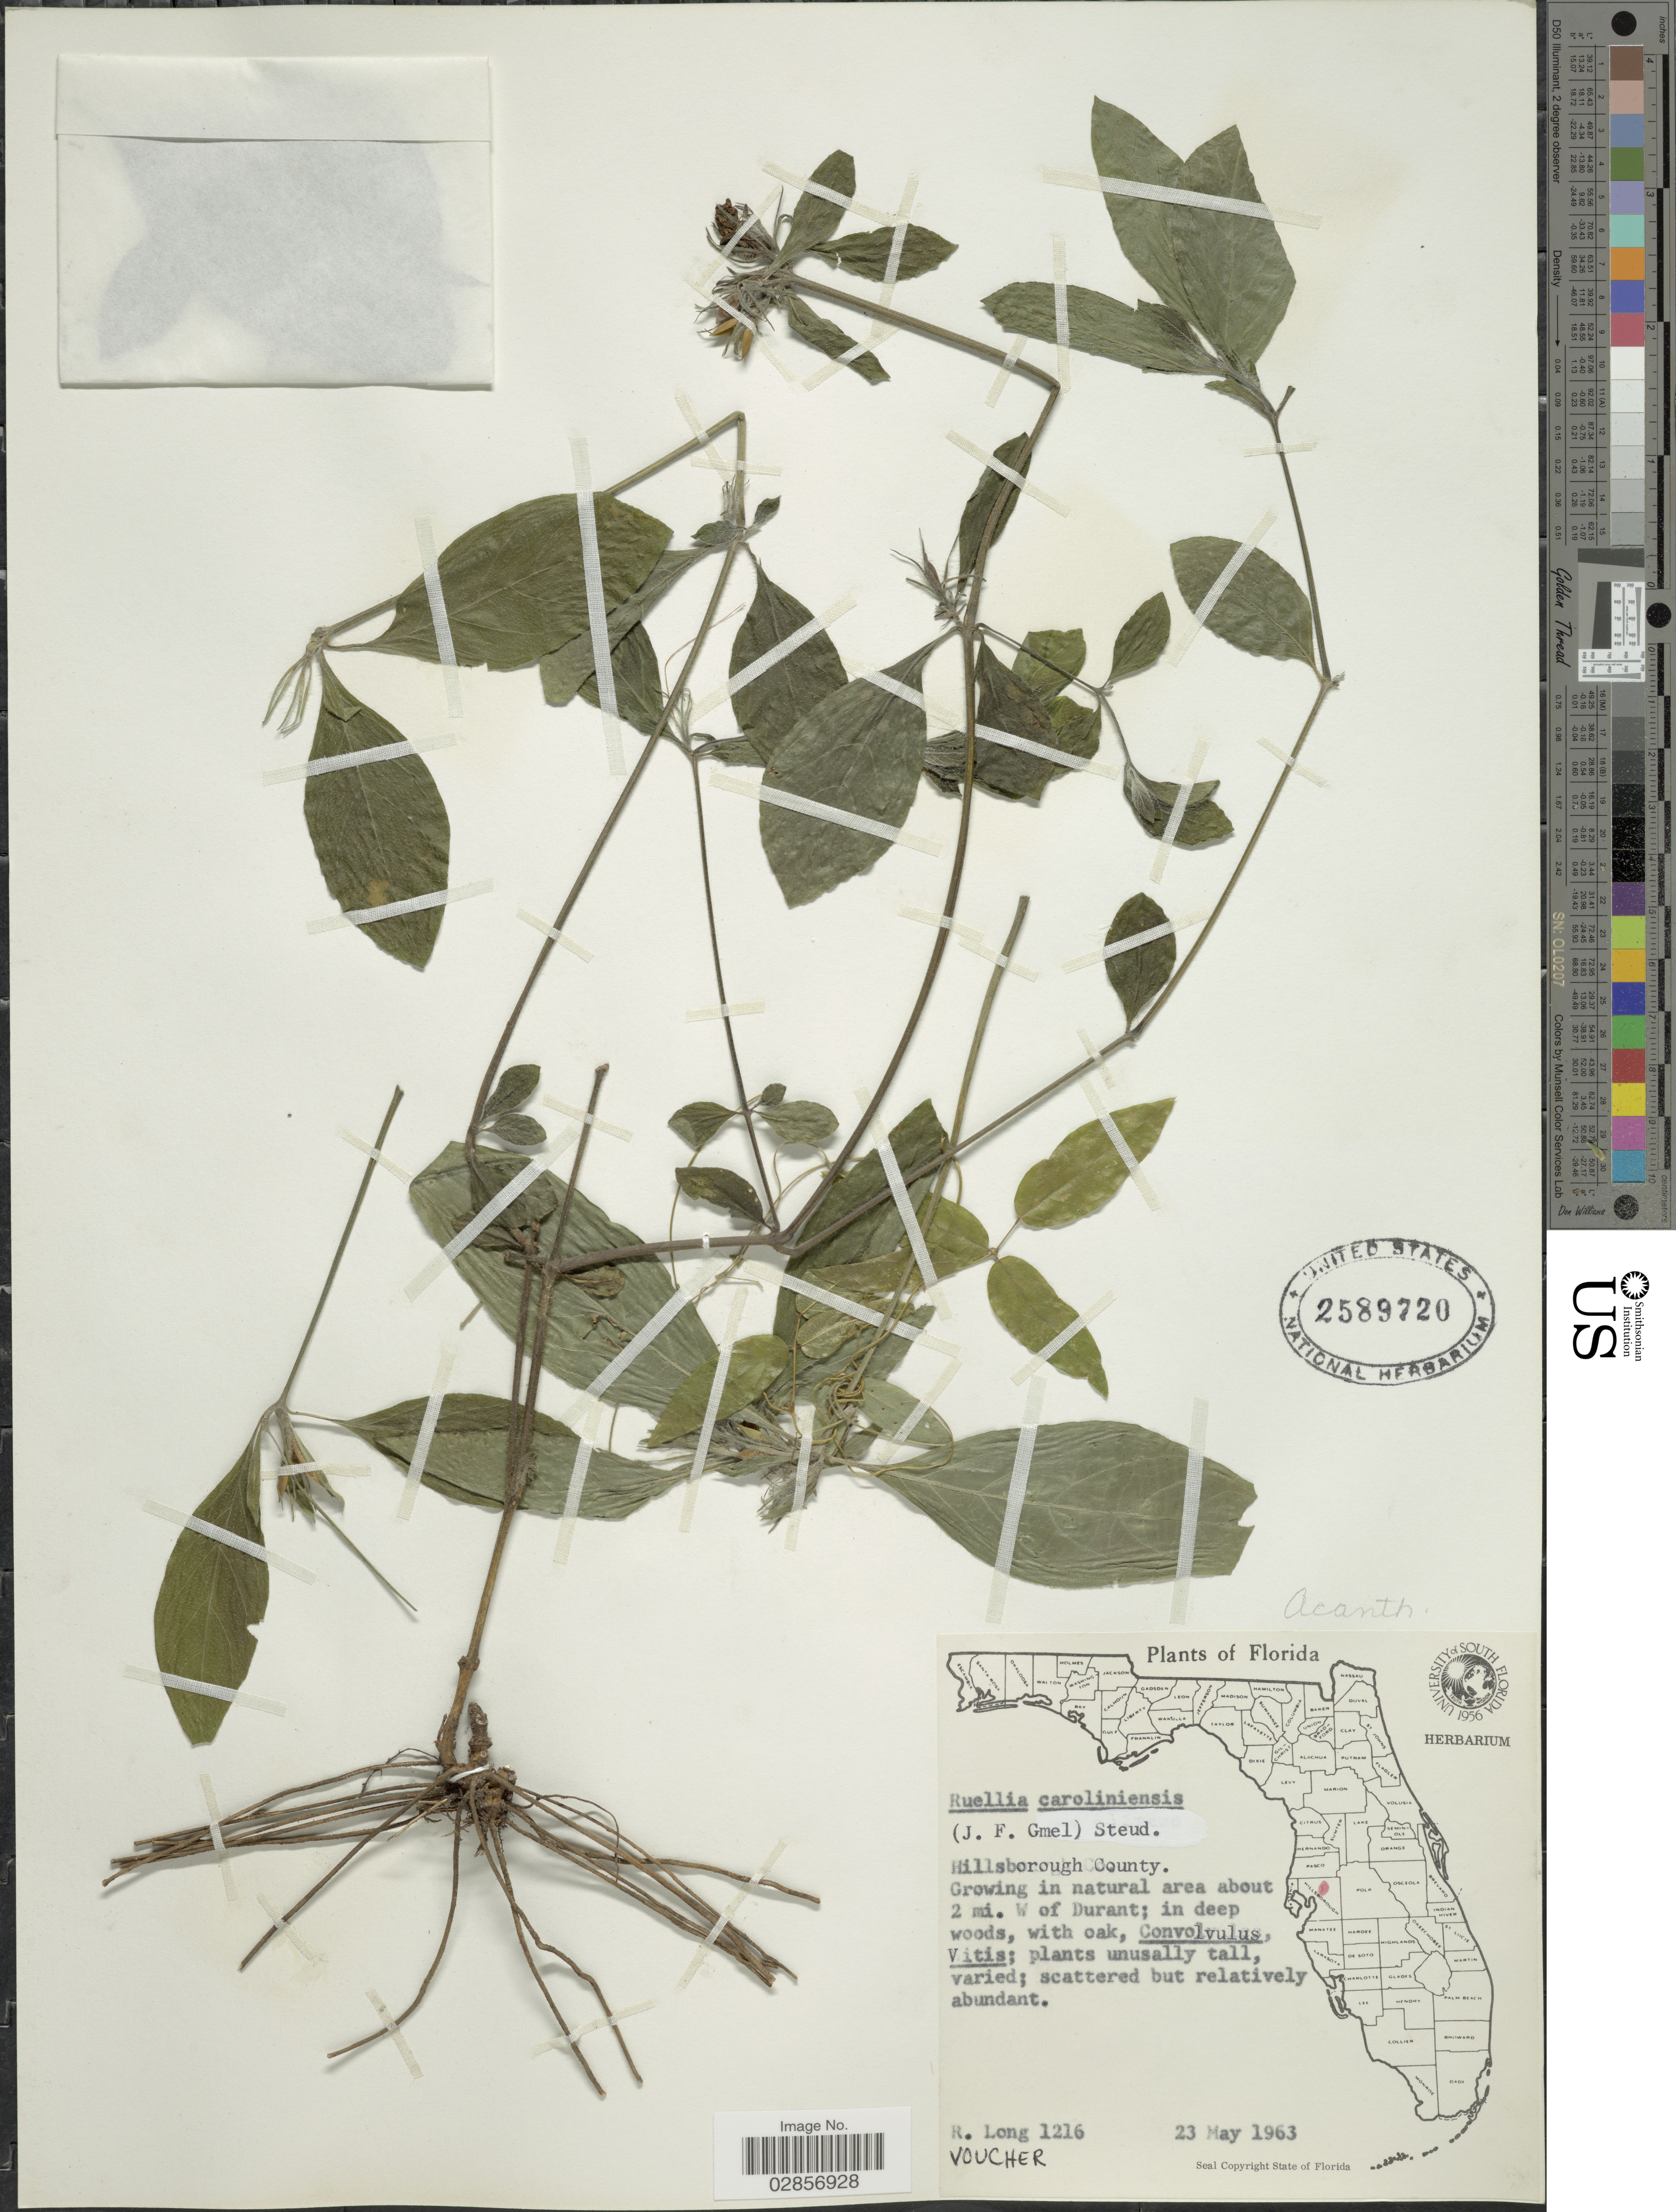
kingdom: Plantae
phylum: Tracheophyta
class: Magnoliopsida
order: Lamiales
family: Acanthaceae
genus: Ruellia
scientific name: Ruellia caroliniensis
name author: (J.F. Gmel.) Steud.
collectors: R. Long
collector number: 1216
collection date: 1963-05-23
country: United States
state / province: Florida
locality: Hillsborough County. Growing in natural area about 2 mi. W of Durant.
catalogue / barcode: US 2589720